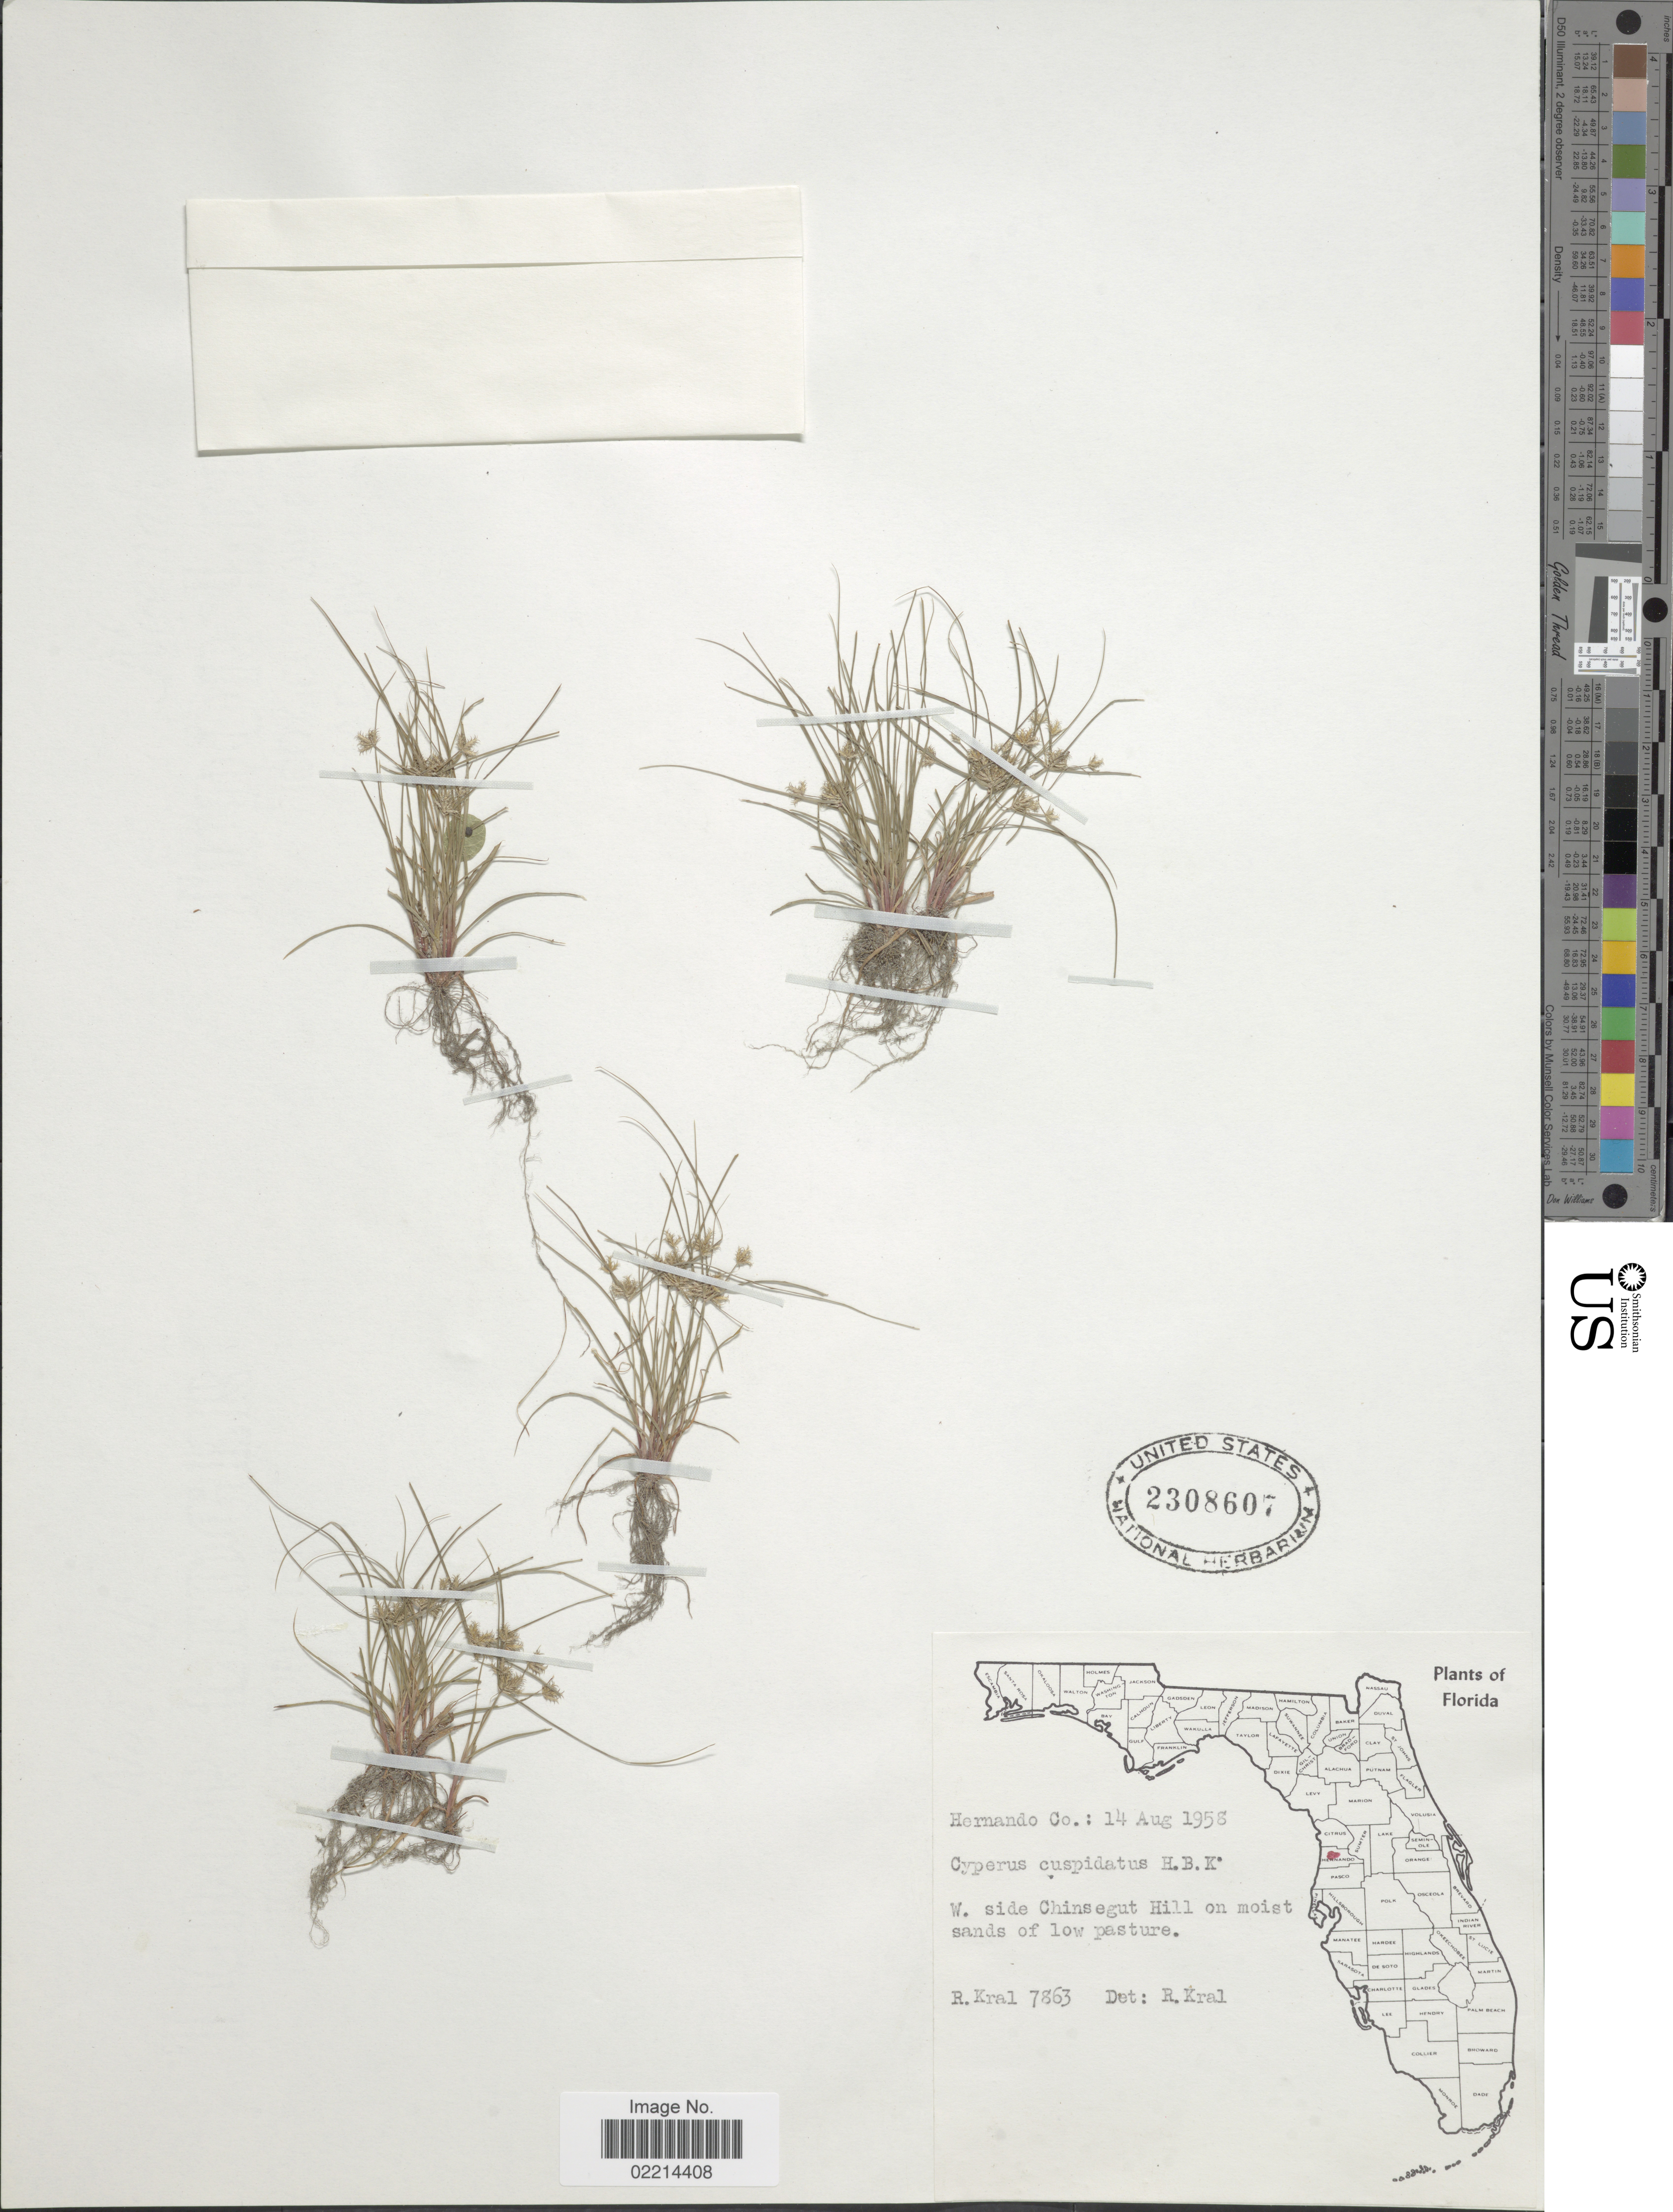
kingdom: Plantae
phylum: Tracheophyta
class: Liliopsida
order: Poales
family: Cyperaceae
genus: Cyperus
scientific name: Cyperus cuspidatus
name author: Kunth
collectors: R. Kral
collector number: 7863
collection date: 1958-08-14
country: United States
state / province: Florida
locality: Hernando Co., W. side Chinsegut Hill on moist sands of low pasture.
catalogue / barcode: US 2308607